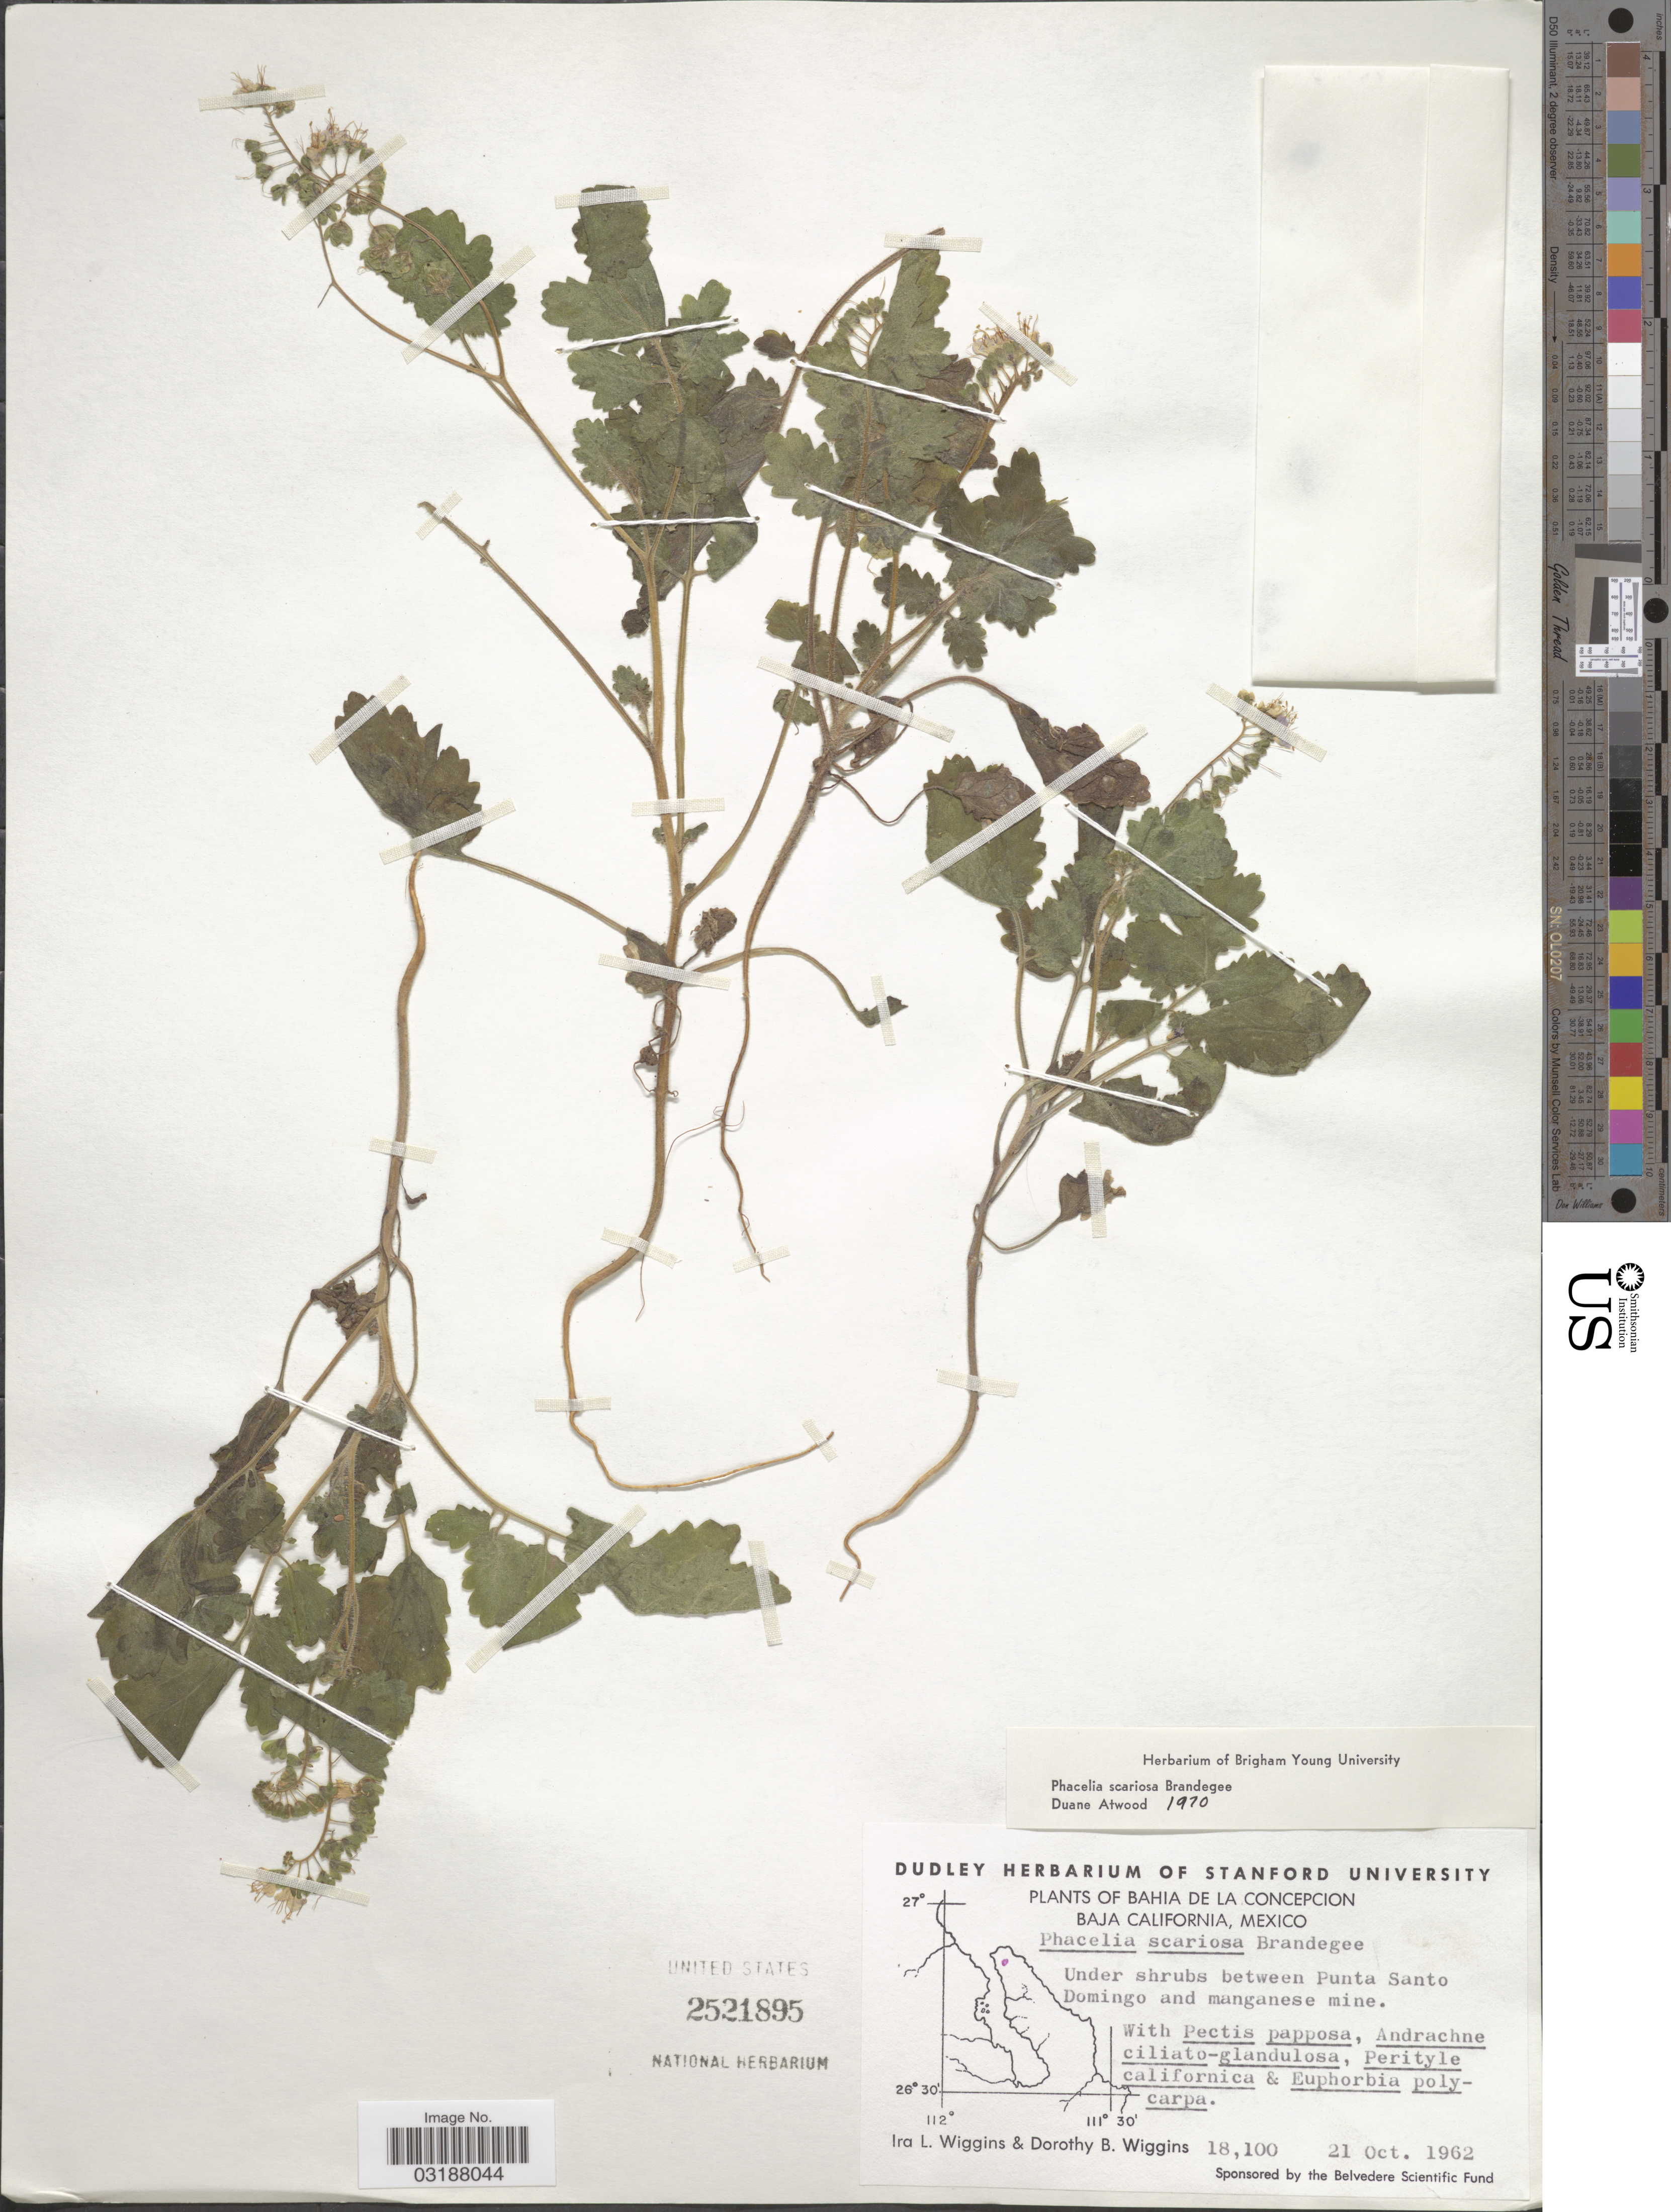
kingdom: Plantae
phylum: Tracheophyta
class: Magnoliopsida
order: Boraginales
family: Hydrophyllaceae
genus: Phacelia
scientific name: Phacelia scariosa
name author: Brandegee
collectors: I. L. Wiggins & D. B. Wiggins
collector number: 18100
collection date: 1962-10-21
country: Mexico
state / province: Baja California Sur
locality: Bahia de La Concepcion, Under shrubs between Punta Santo Domingo and manganese mine.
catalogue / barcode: US 2521895